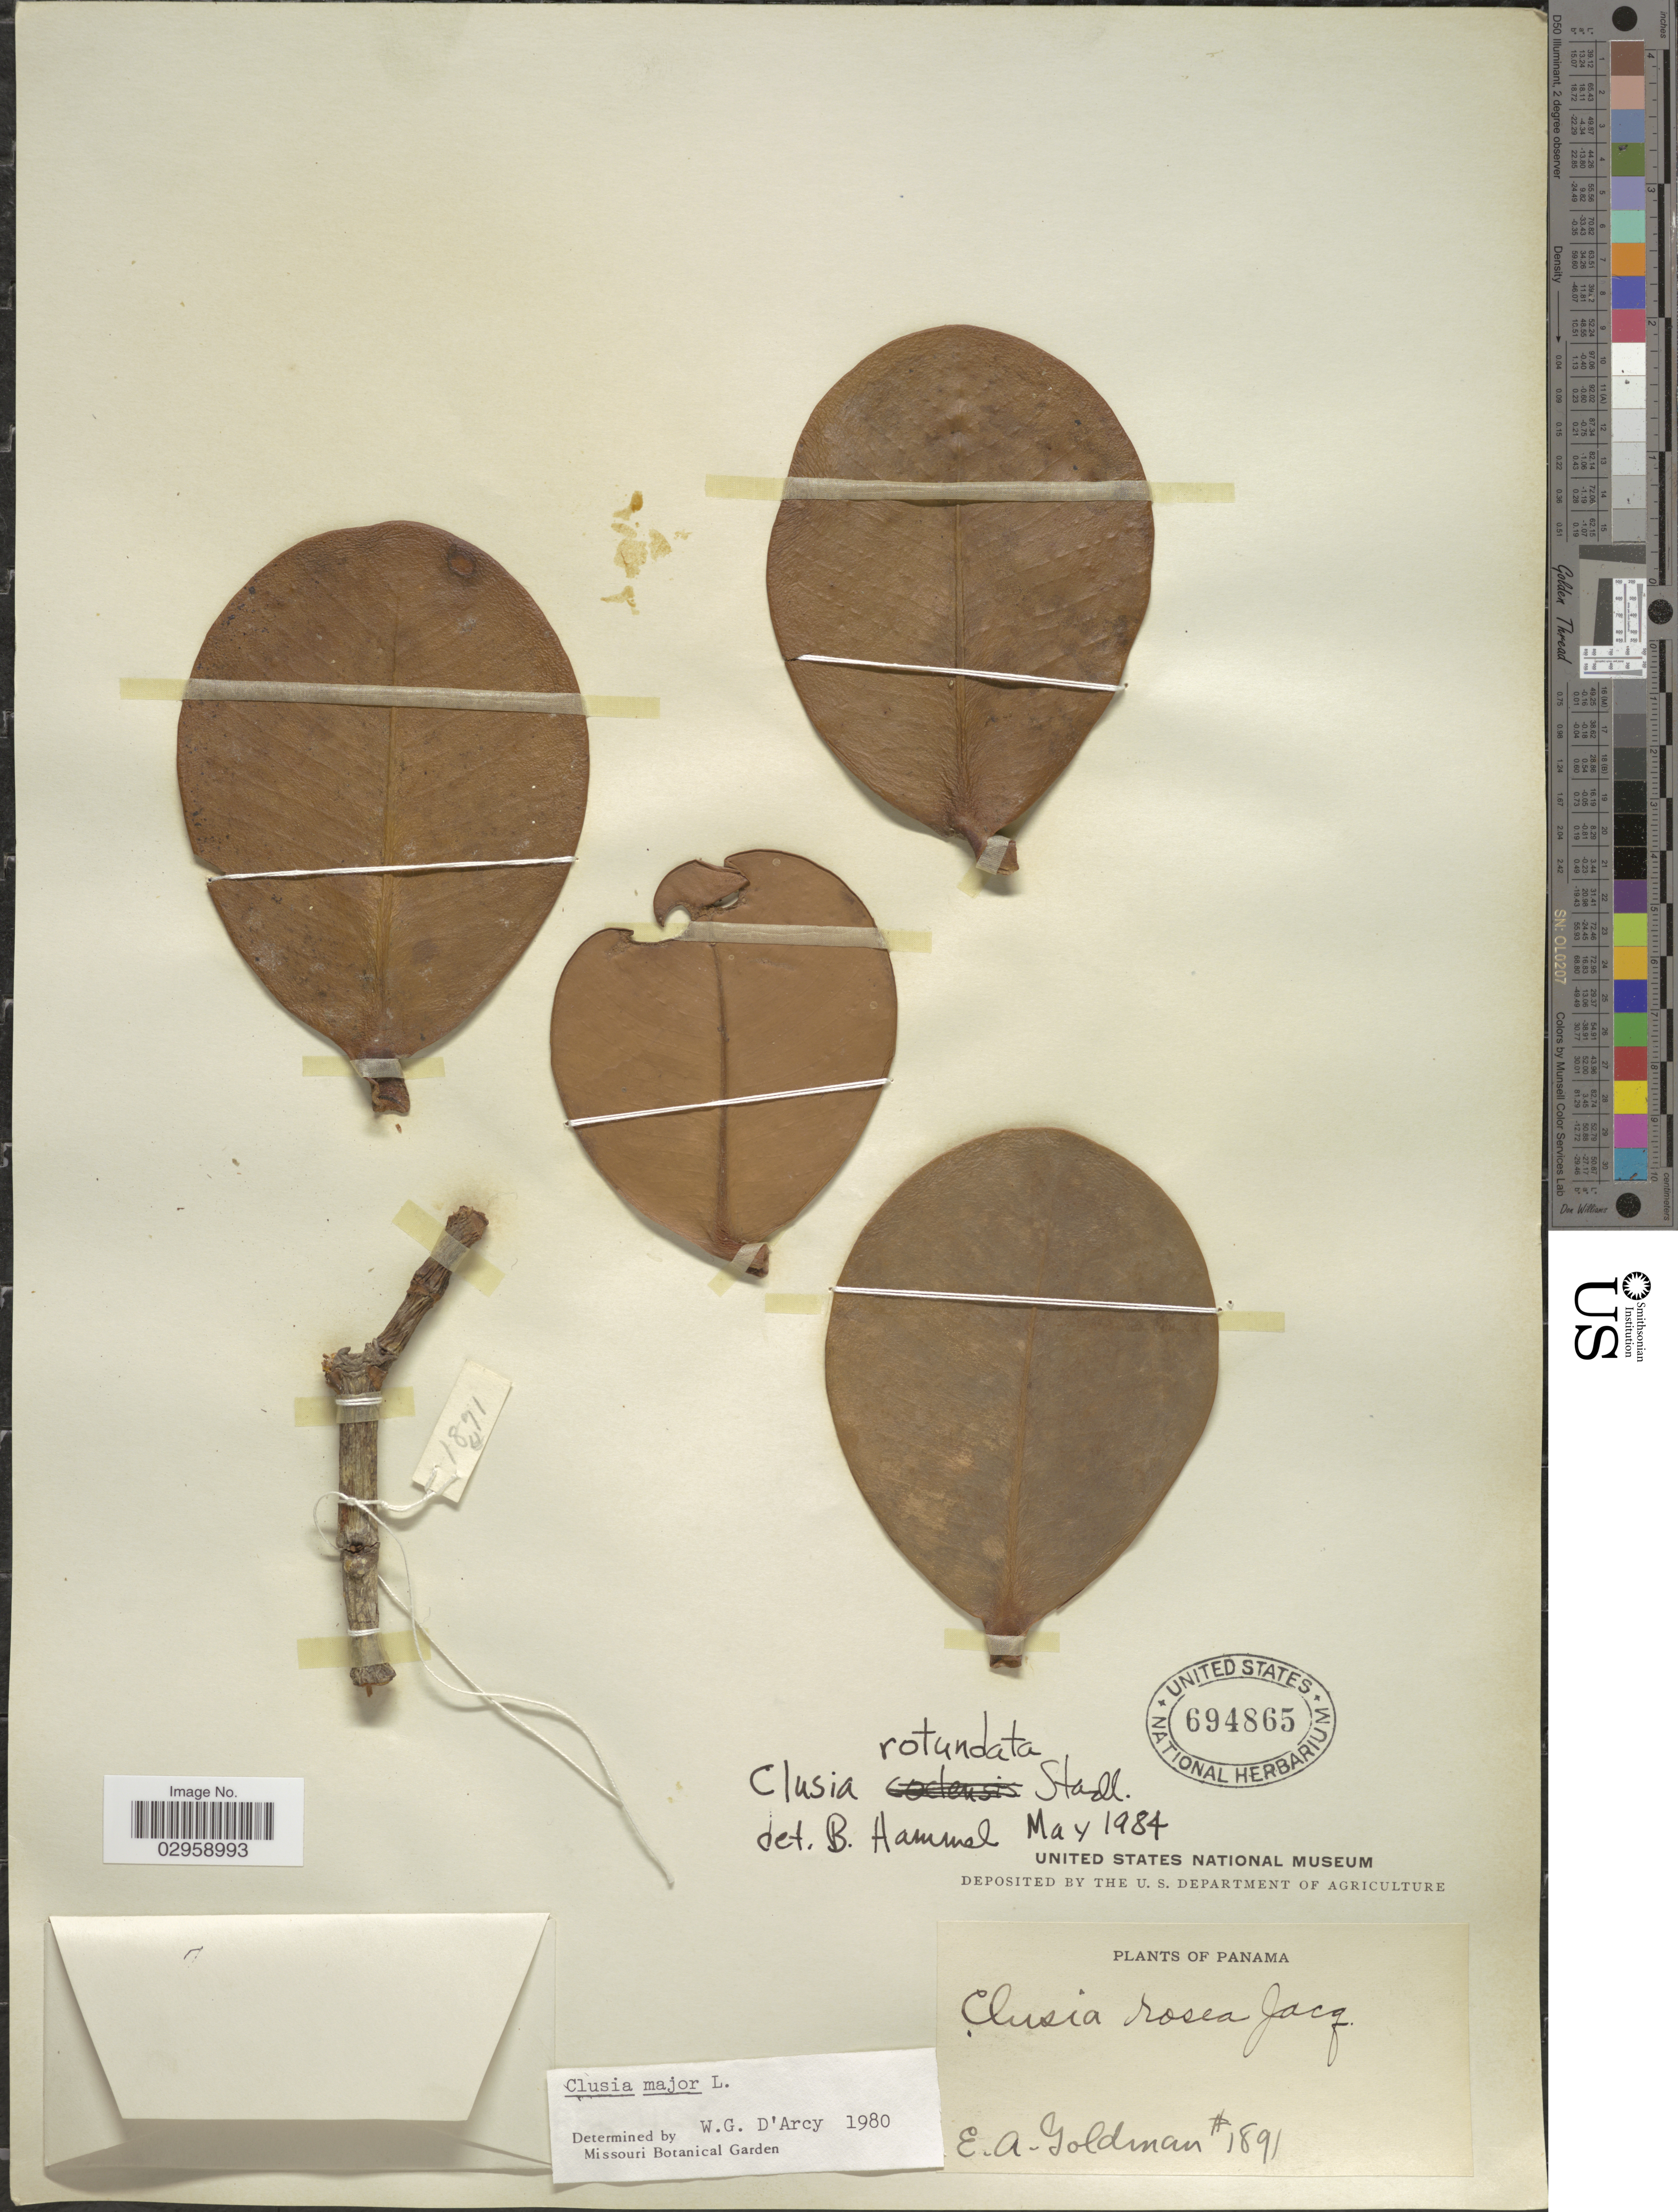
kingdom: Plantae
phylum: Tracheophyta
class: Magnoliopsida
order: Malpighiales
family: Clusiaceae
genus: Clusia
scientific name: Clusia rotundata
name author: Standl.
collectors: E. A. Goldman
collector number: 1891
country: Panama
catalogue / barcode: US 694865